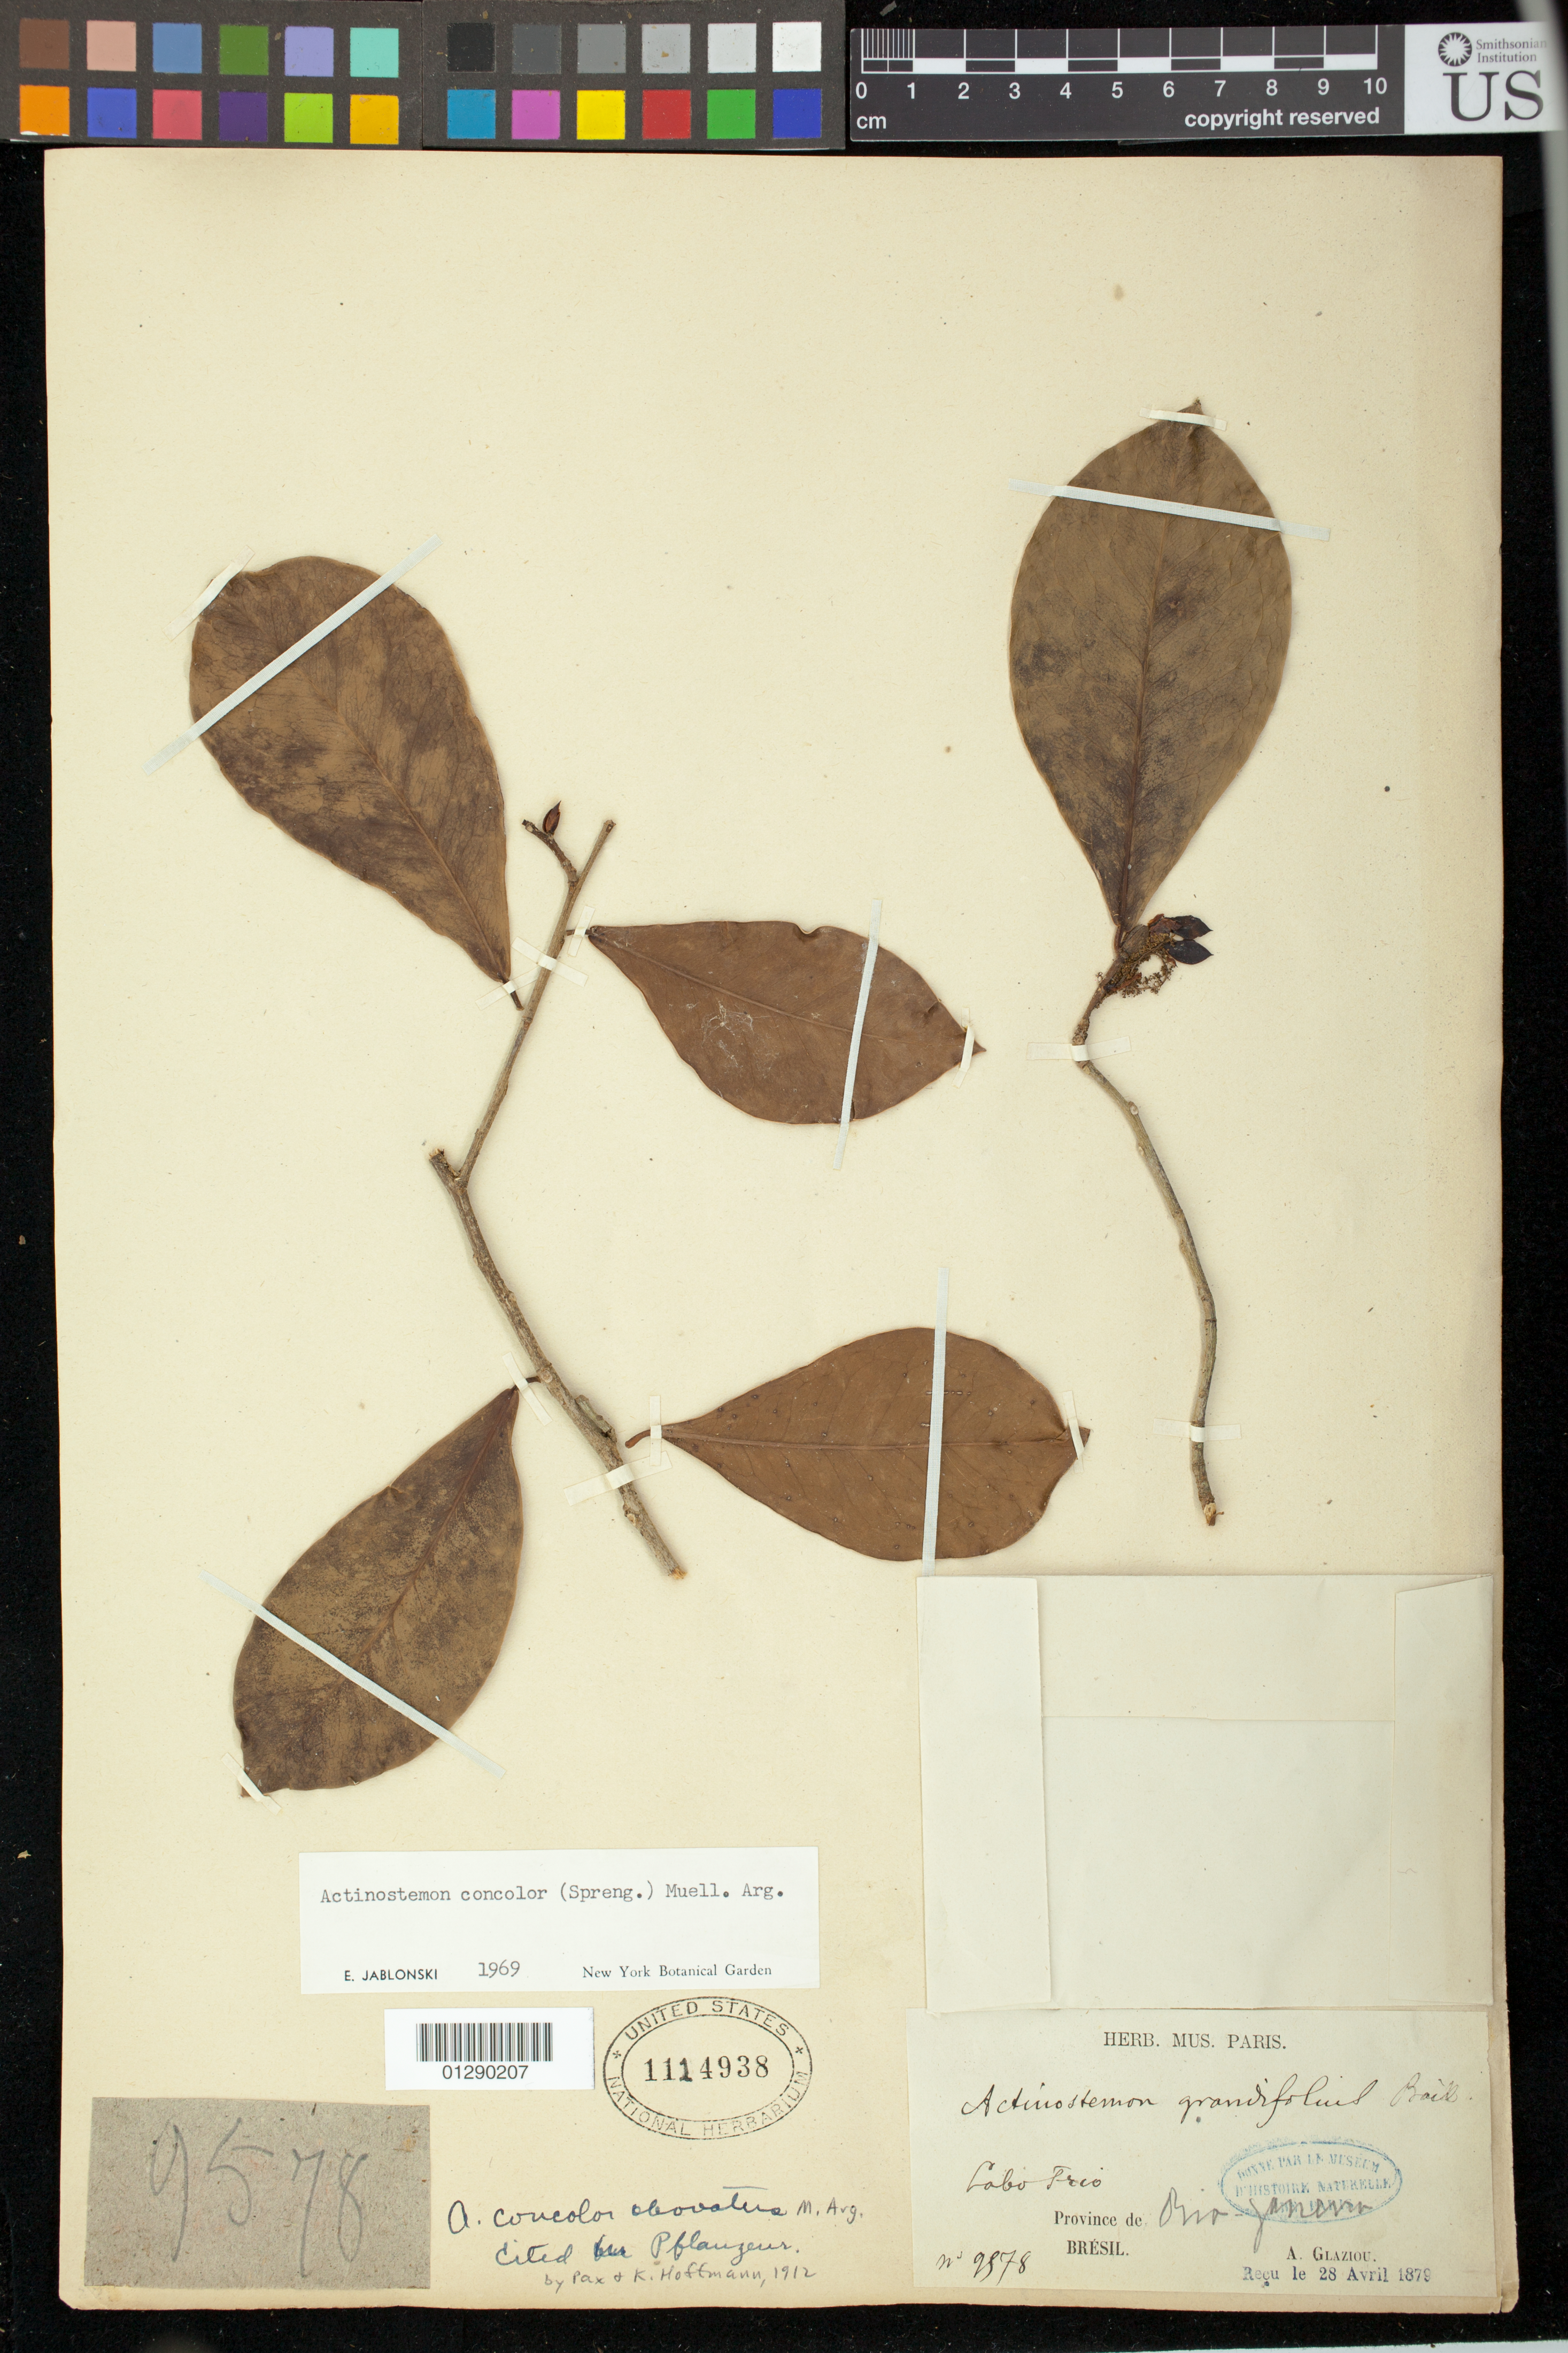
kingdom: Plantae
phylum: Tracheophyta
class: Magnoliopsida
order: Malpighiales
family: Euphorbiaceae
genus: Actinostemon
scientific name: Actinostemon concolor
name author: (Spreng.) Müll. Arg.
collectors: A. Glaziou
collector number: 9578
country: Brazil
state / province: Rio de Janeiro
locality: Cabo Frio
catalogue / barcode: US 1114938